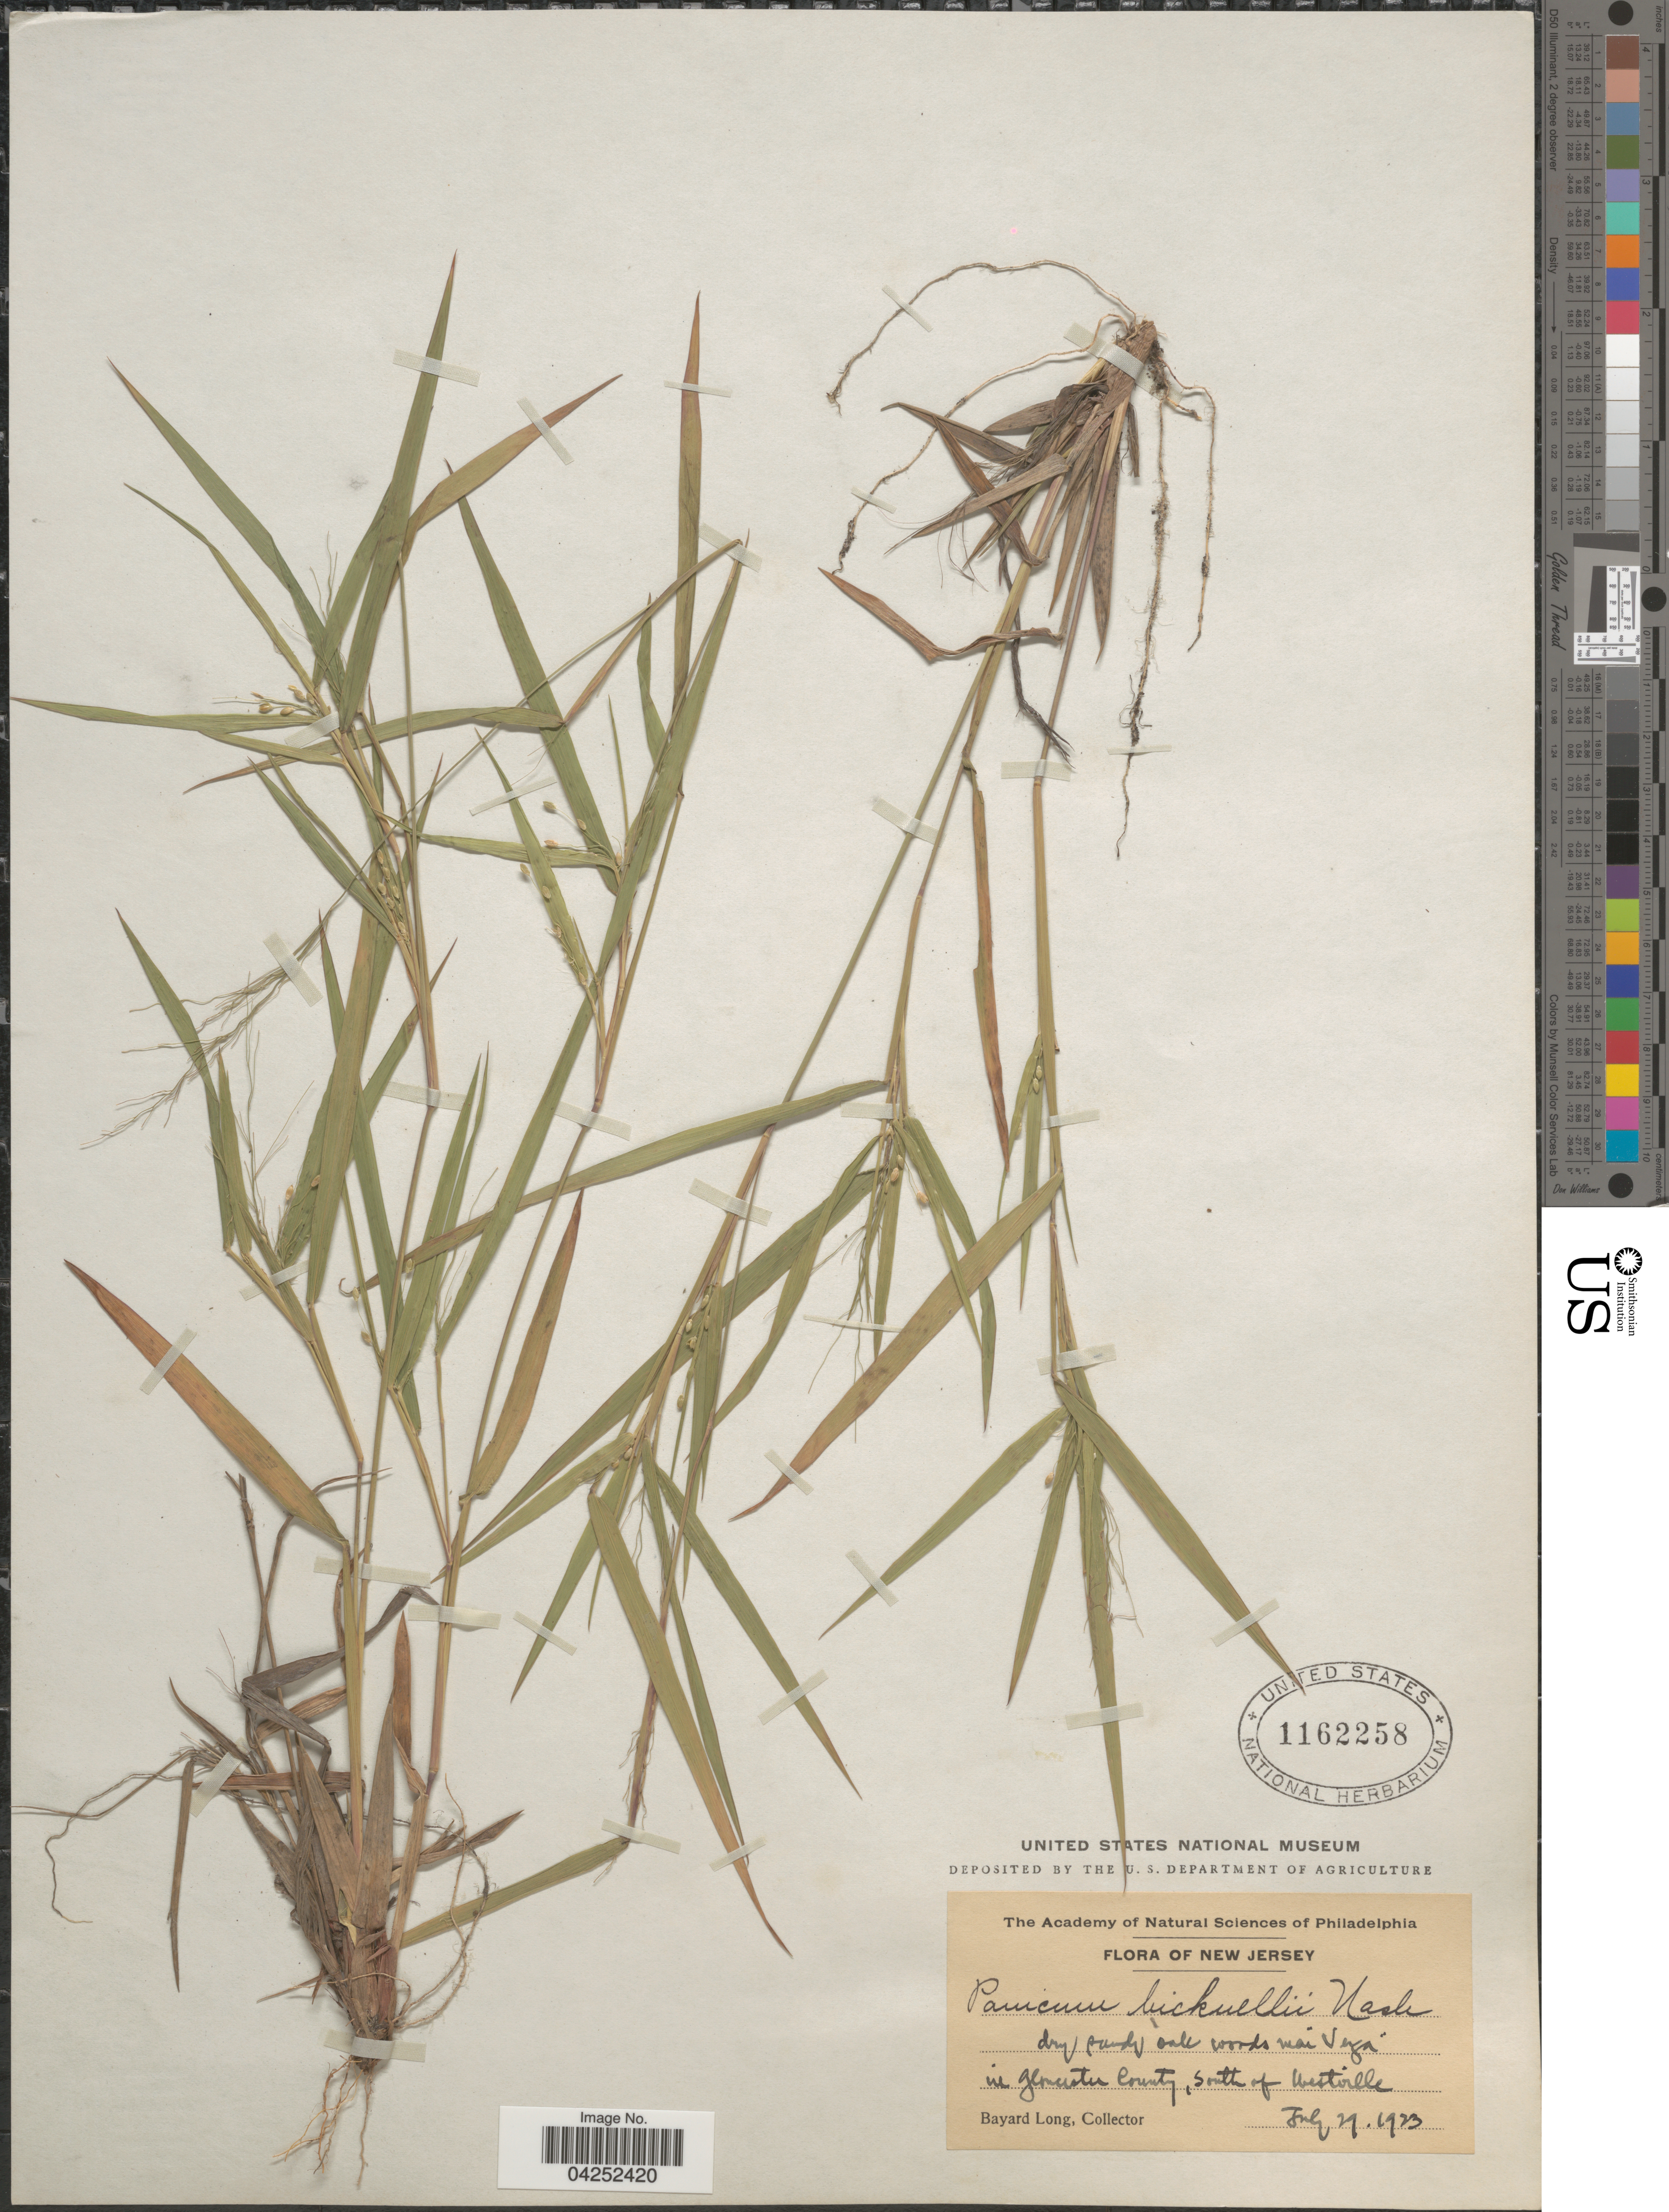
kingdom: Plantae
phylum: Tracheophyta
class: Liliopsida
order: Poales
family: Poaceae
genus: Dichanthelium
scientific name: Dichanthelium bicknellii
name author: (Nash) LeBlond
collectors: B. Long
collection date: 1923-07-29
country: United States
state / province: New Jersey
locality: Dry sandy oak woods near "Vega" in Gloucester County, South of Westville.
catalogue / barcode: US 1162258